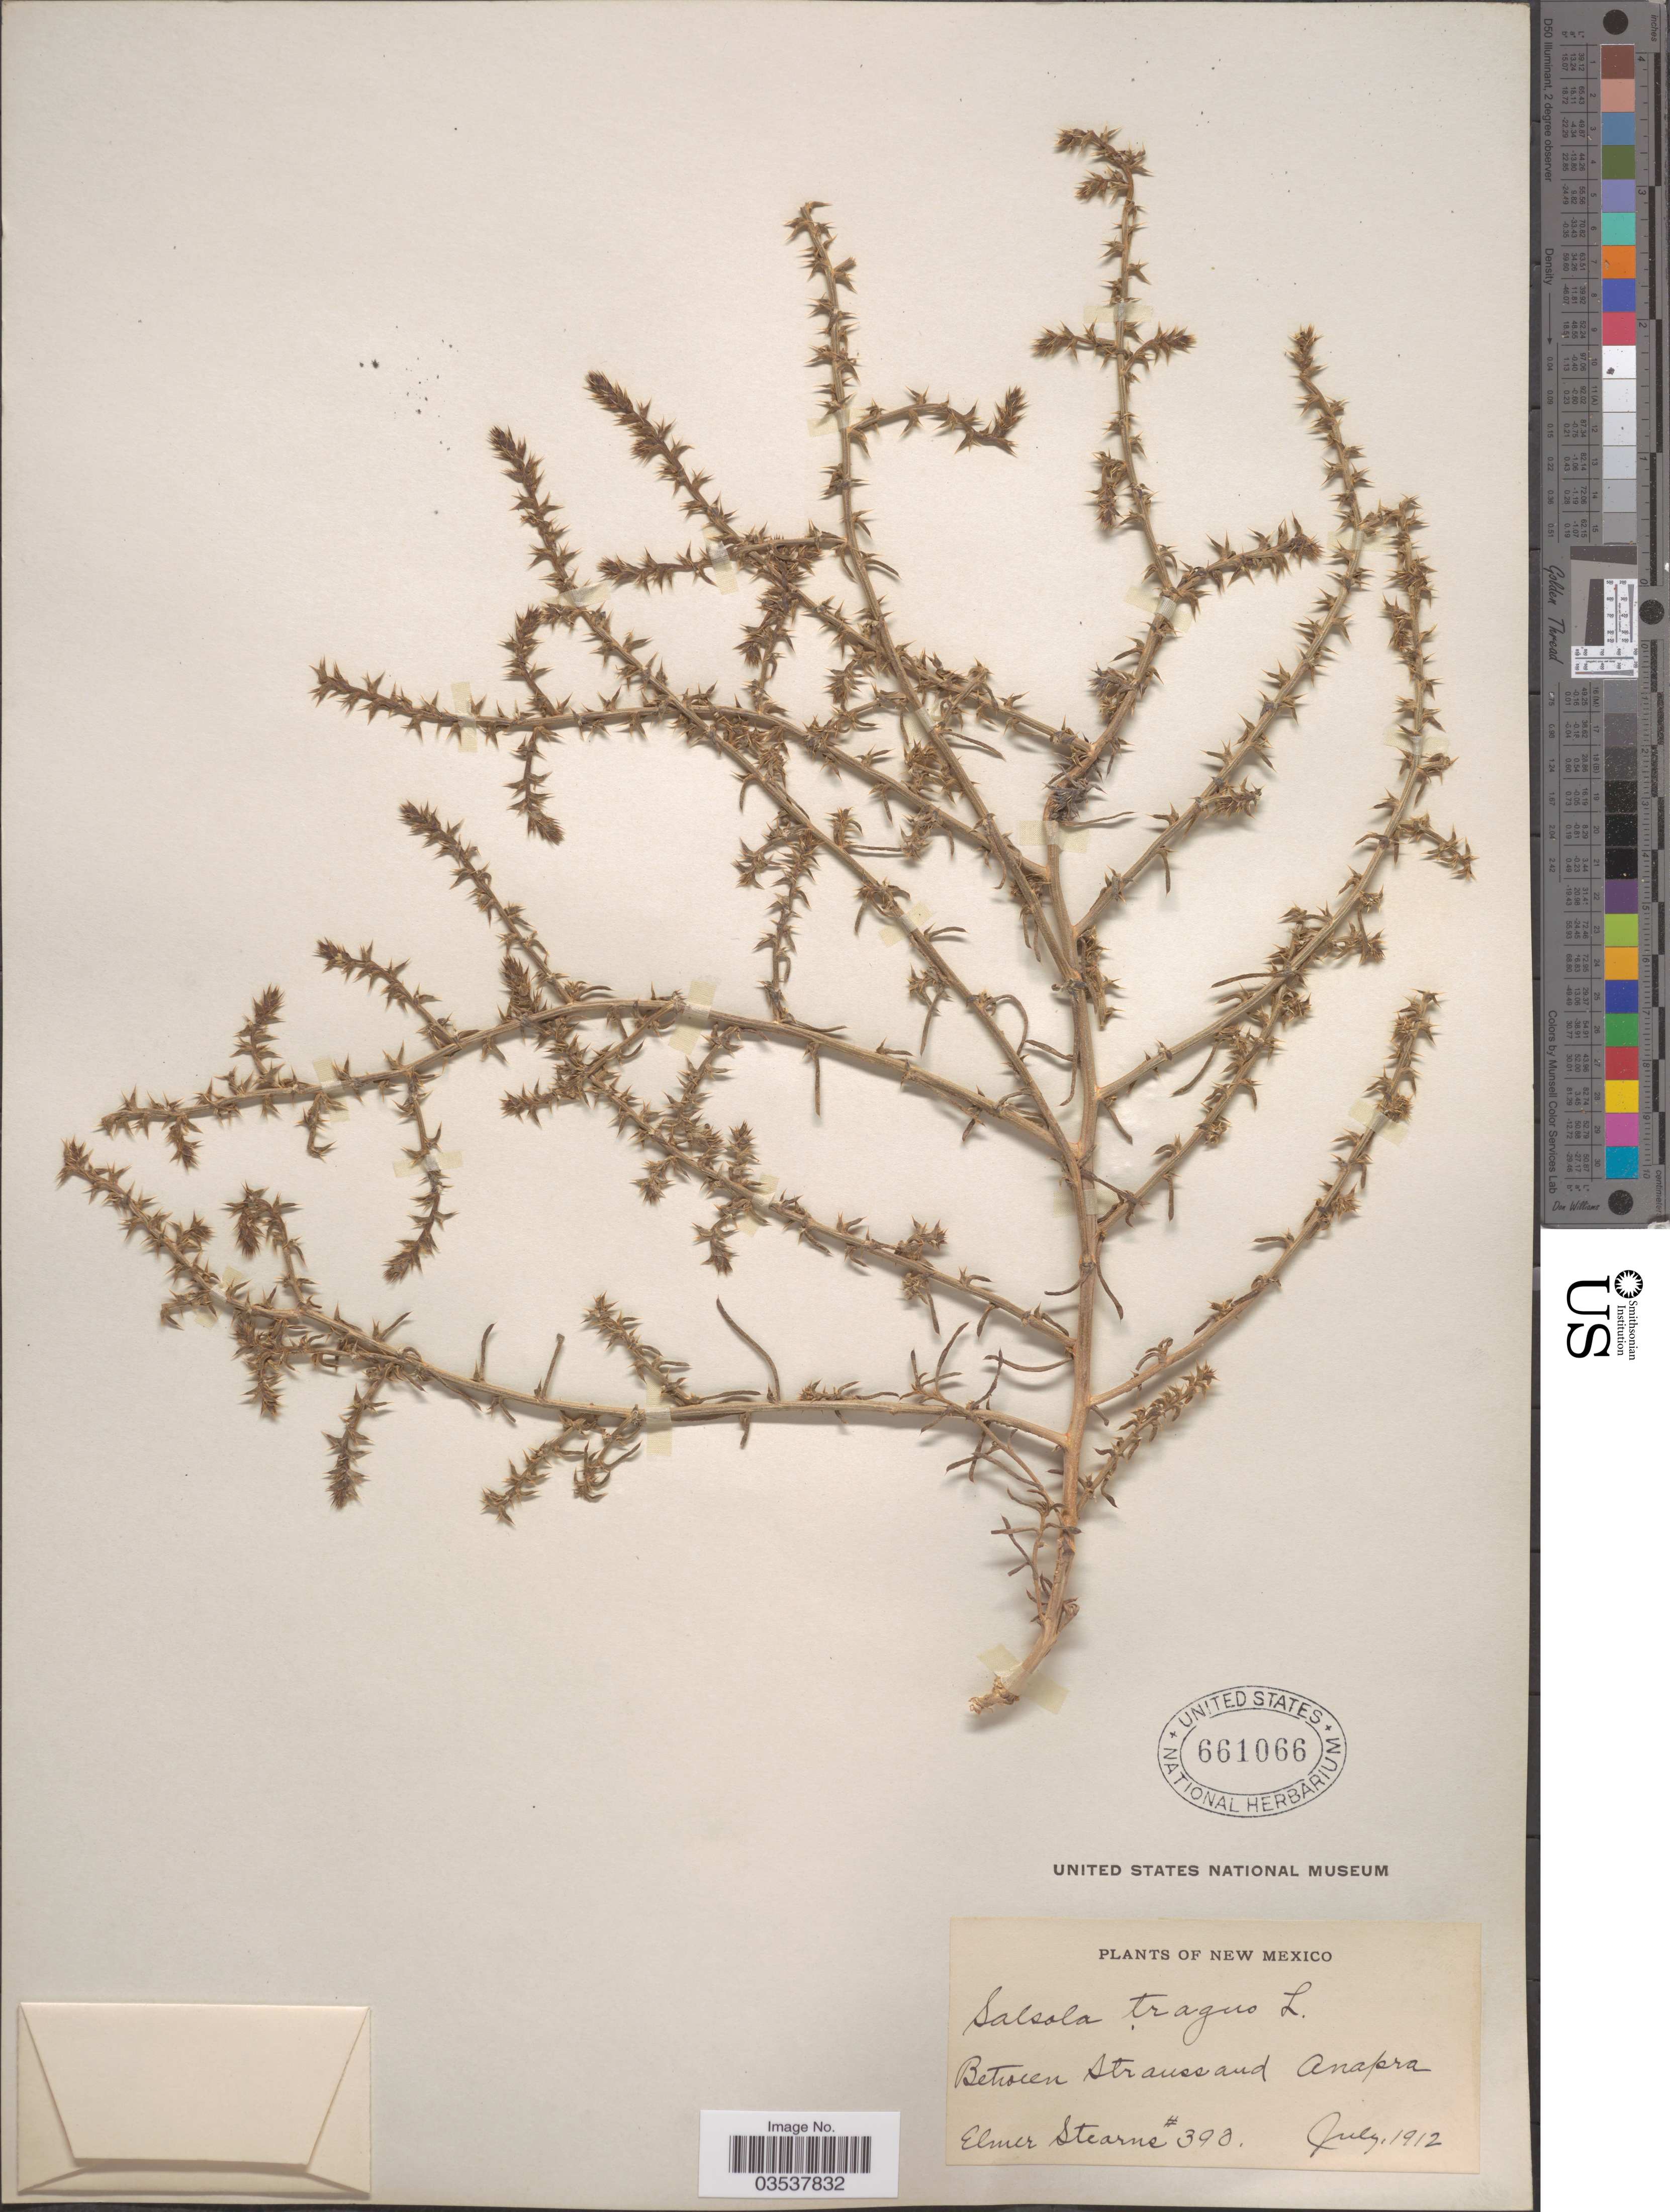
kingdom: Plantae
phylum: Tracheophyta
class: Magnoliopsida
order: Caryophyllales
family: Amaranthaceae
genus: Salsola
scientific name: Salsola pestifer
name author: A. Nelson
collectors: E. Stearns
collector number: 390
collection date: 1912-07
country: United States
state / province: New Mexico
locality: Between Strauss and Anapra.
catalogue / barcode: US 661066